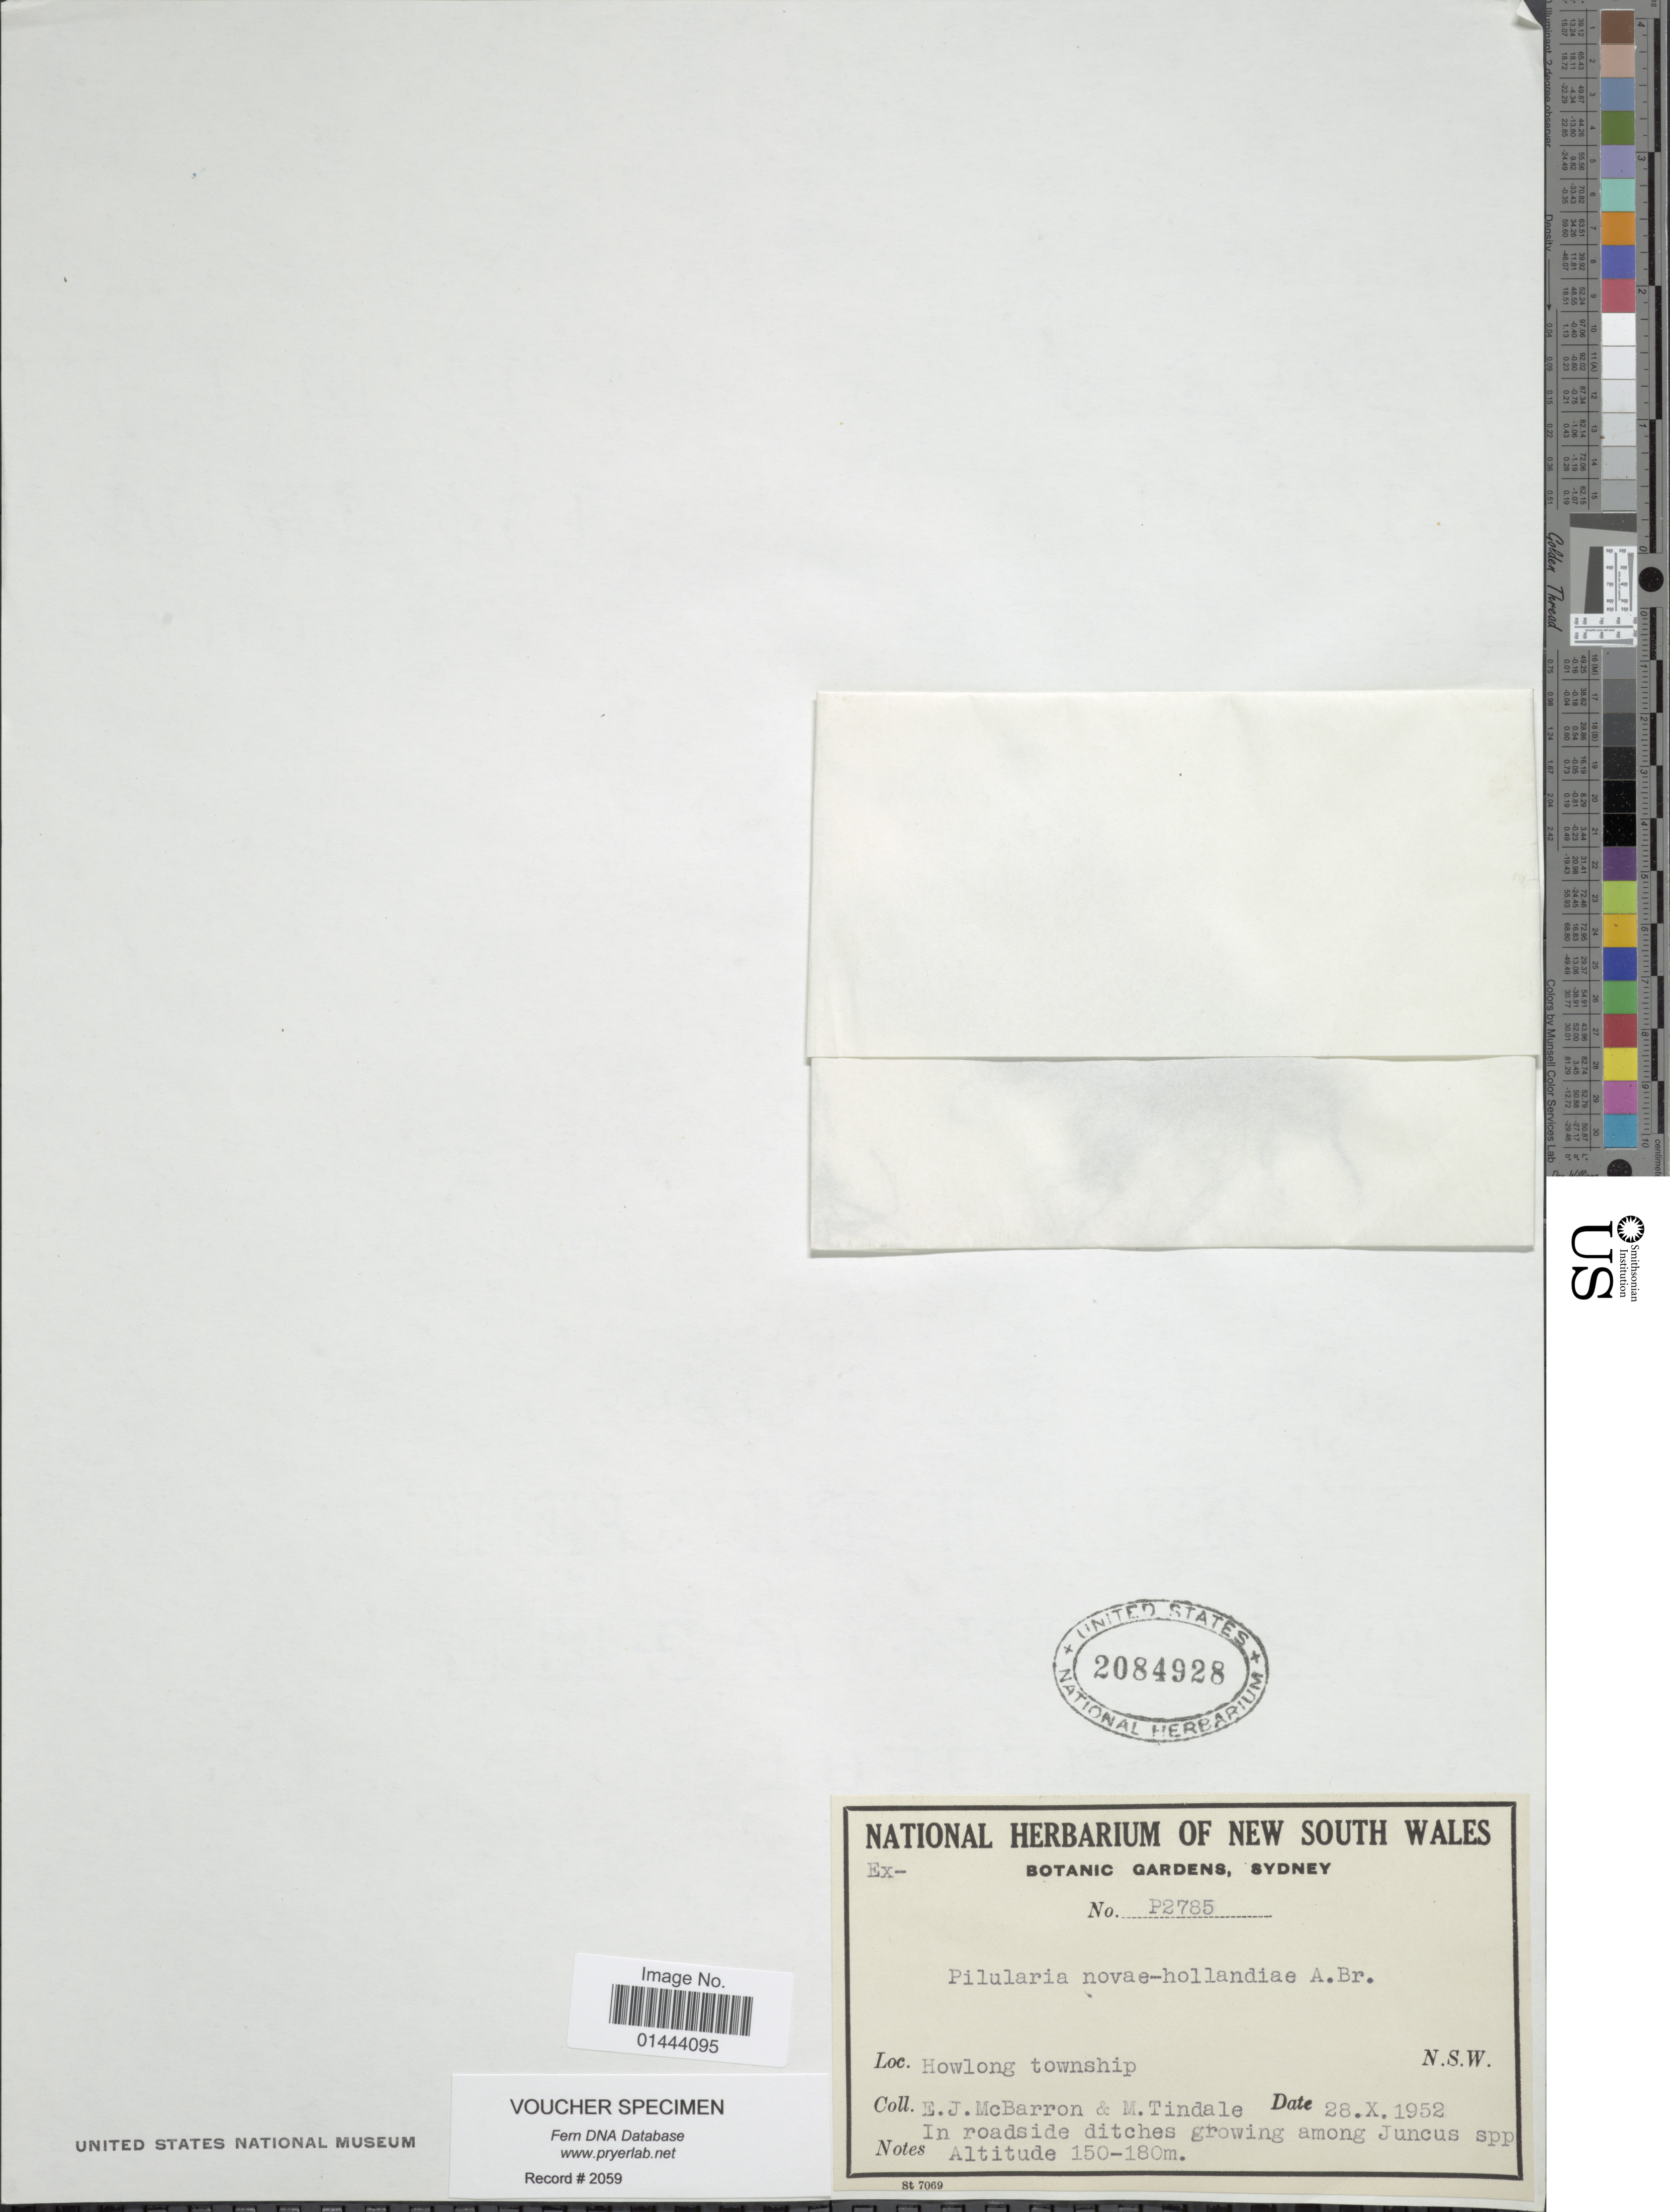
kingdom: Plantae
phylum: Tracheophyta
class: Polypodiopsida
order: Salviniales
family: Marsileaceae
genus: Pilularia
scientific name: Pilularia novae-hollandiae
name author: A. Braun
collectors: E. McBarron & M. D. Tindale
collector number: P2785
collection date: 1952-10-28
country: Australia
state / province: New South Wales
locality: Howlong township, in roadside ditches growing among Juncus spp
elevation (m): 150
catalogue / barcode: US 2084928